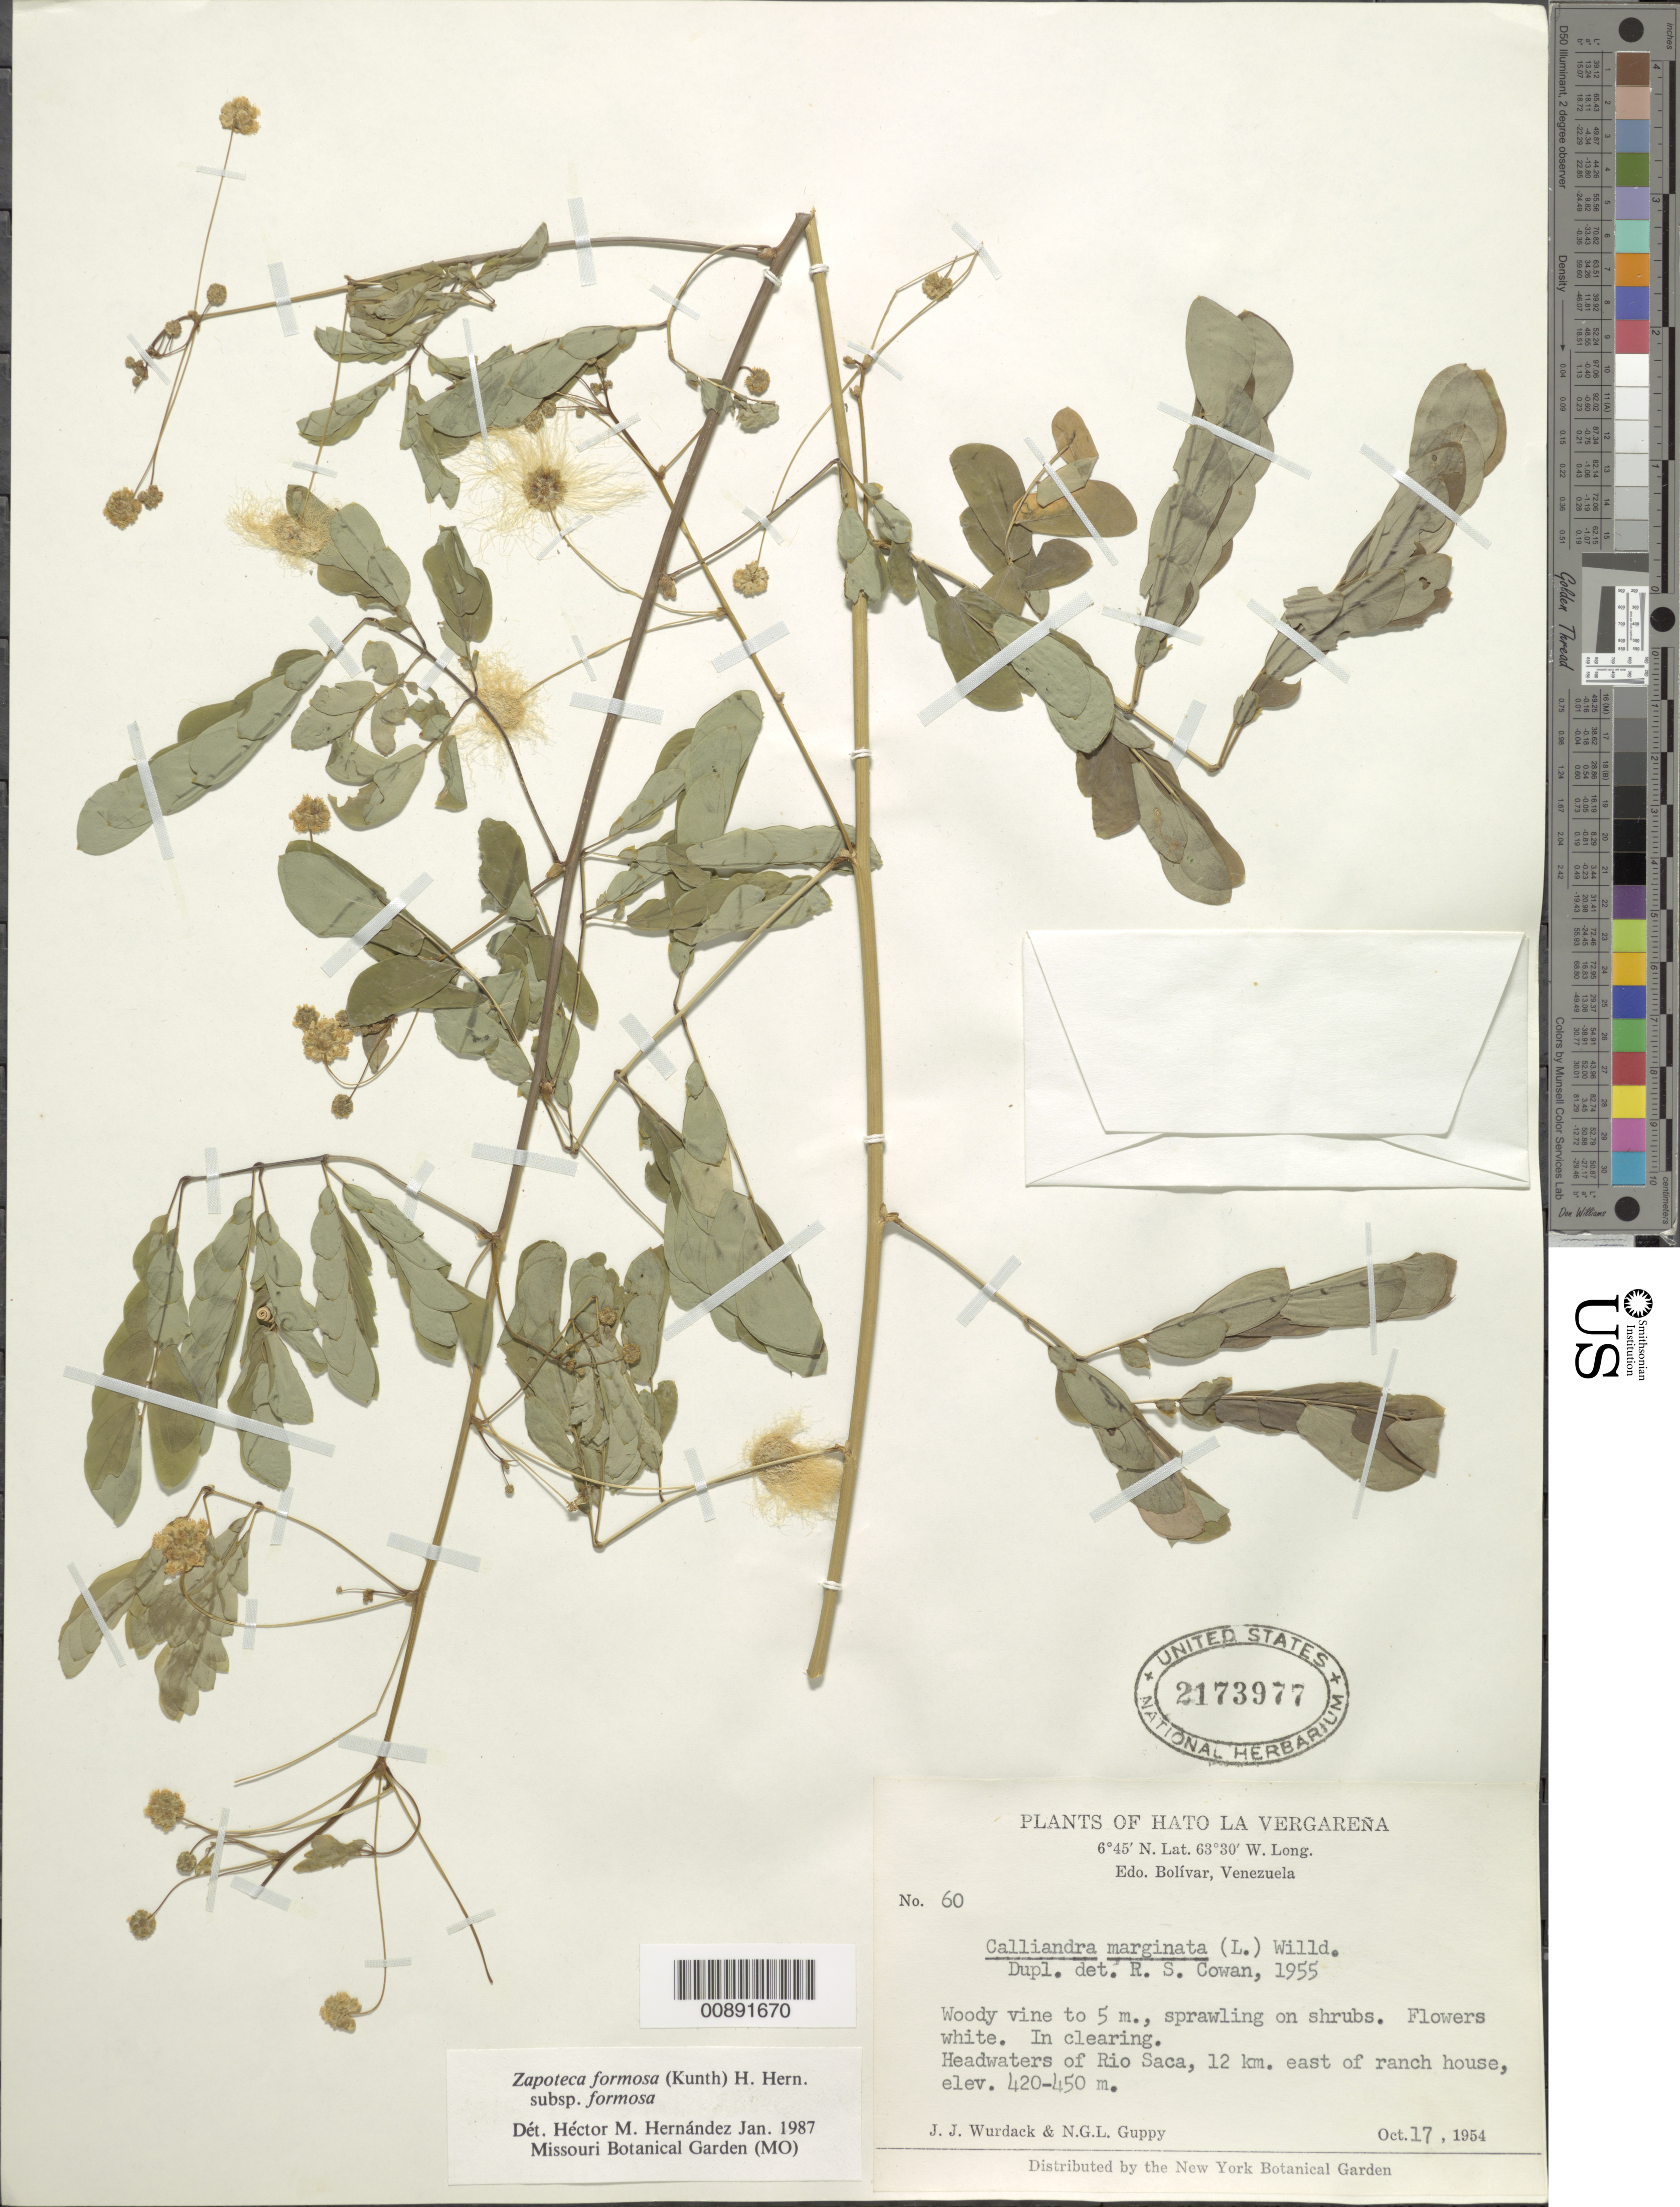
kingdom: Plantae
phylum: Tracheophyta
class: Magnoliopsida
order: Fabales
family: Fabaceae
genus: Zapoteca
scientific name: Zapoteca formosa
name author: (Kunth) H.M. Hern.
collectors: J. J. Wurdack & N. Guppy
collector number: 60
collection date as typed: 17-Oct-54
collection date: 1954-10-17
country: Venezuela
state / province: Bolívar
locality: Hato La Vergareña, Río Saca headwaters, 12 km E of ranch house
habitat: Sprawling on shrubs; in clearing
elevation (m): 420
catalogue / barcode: US 2173977